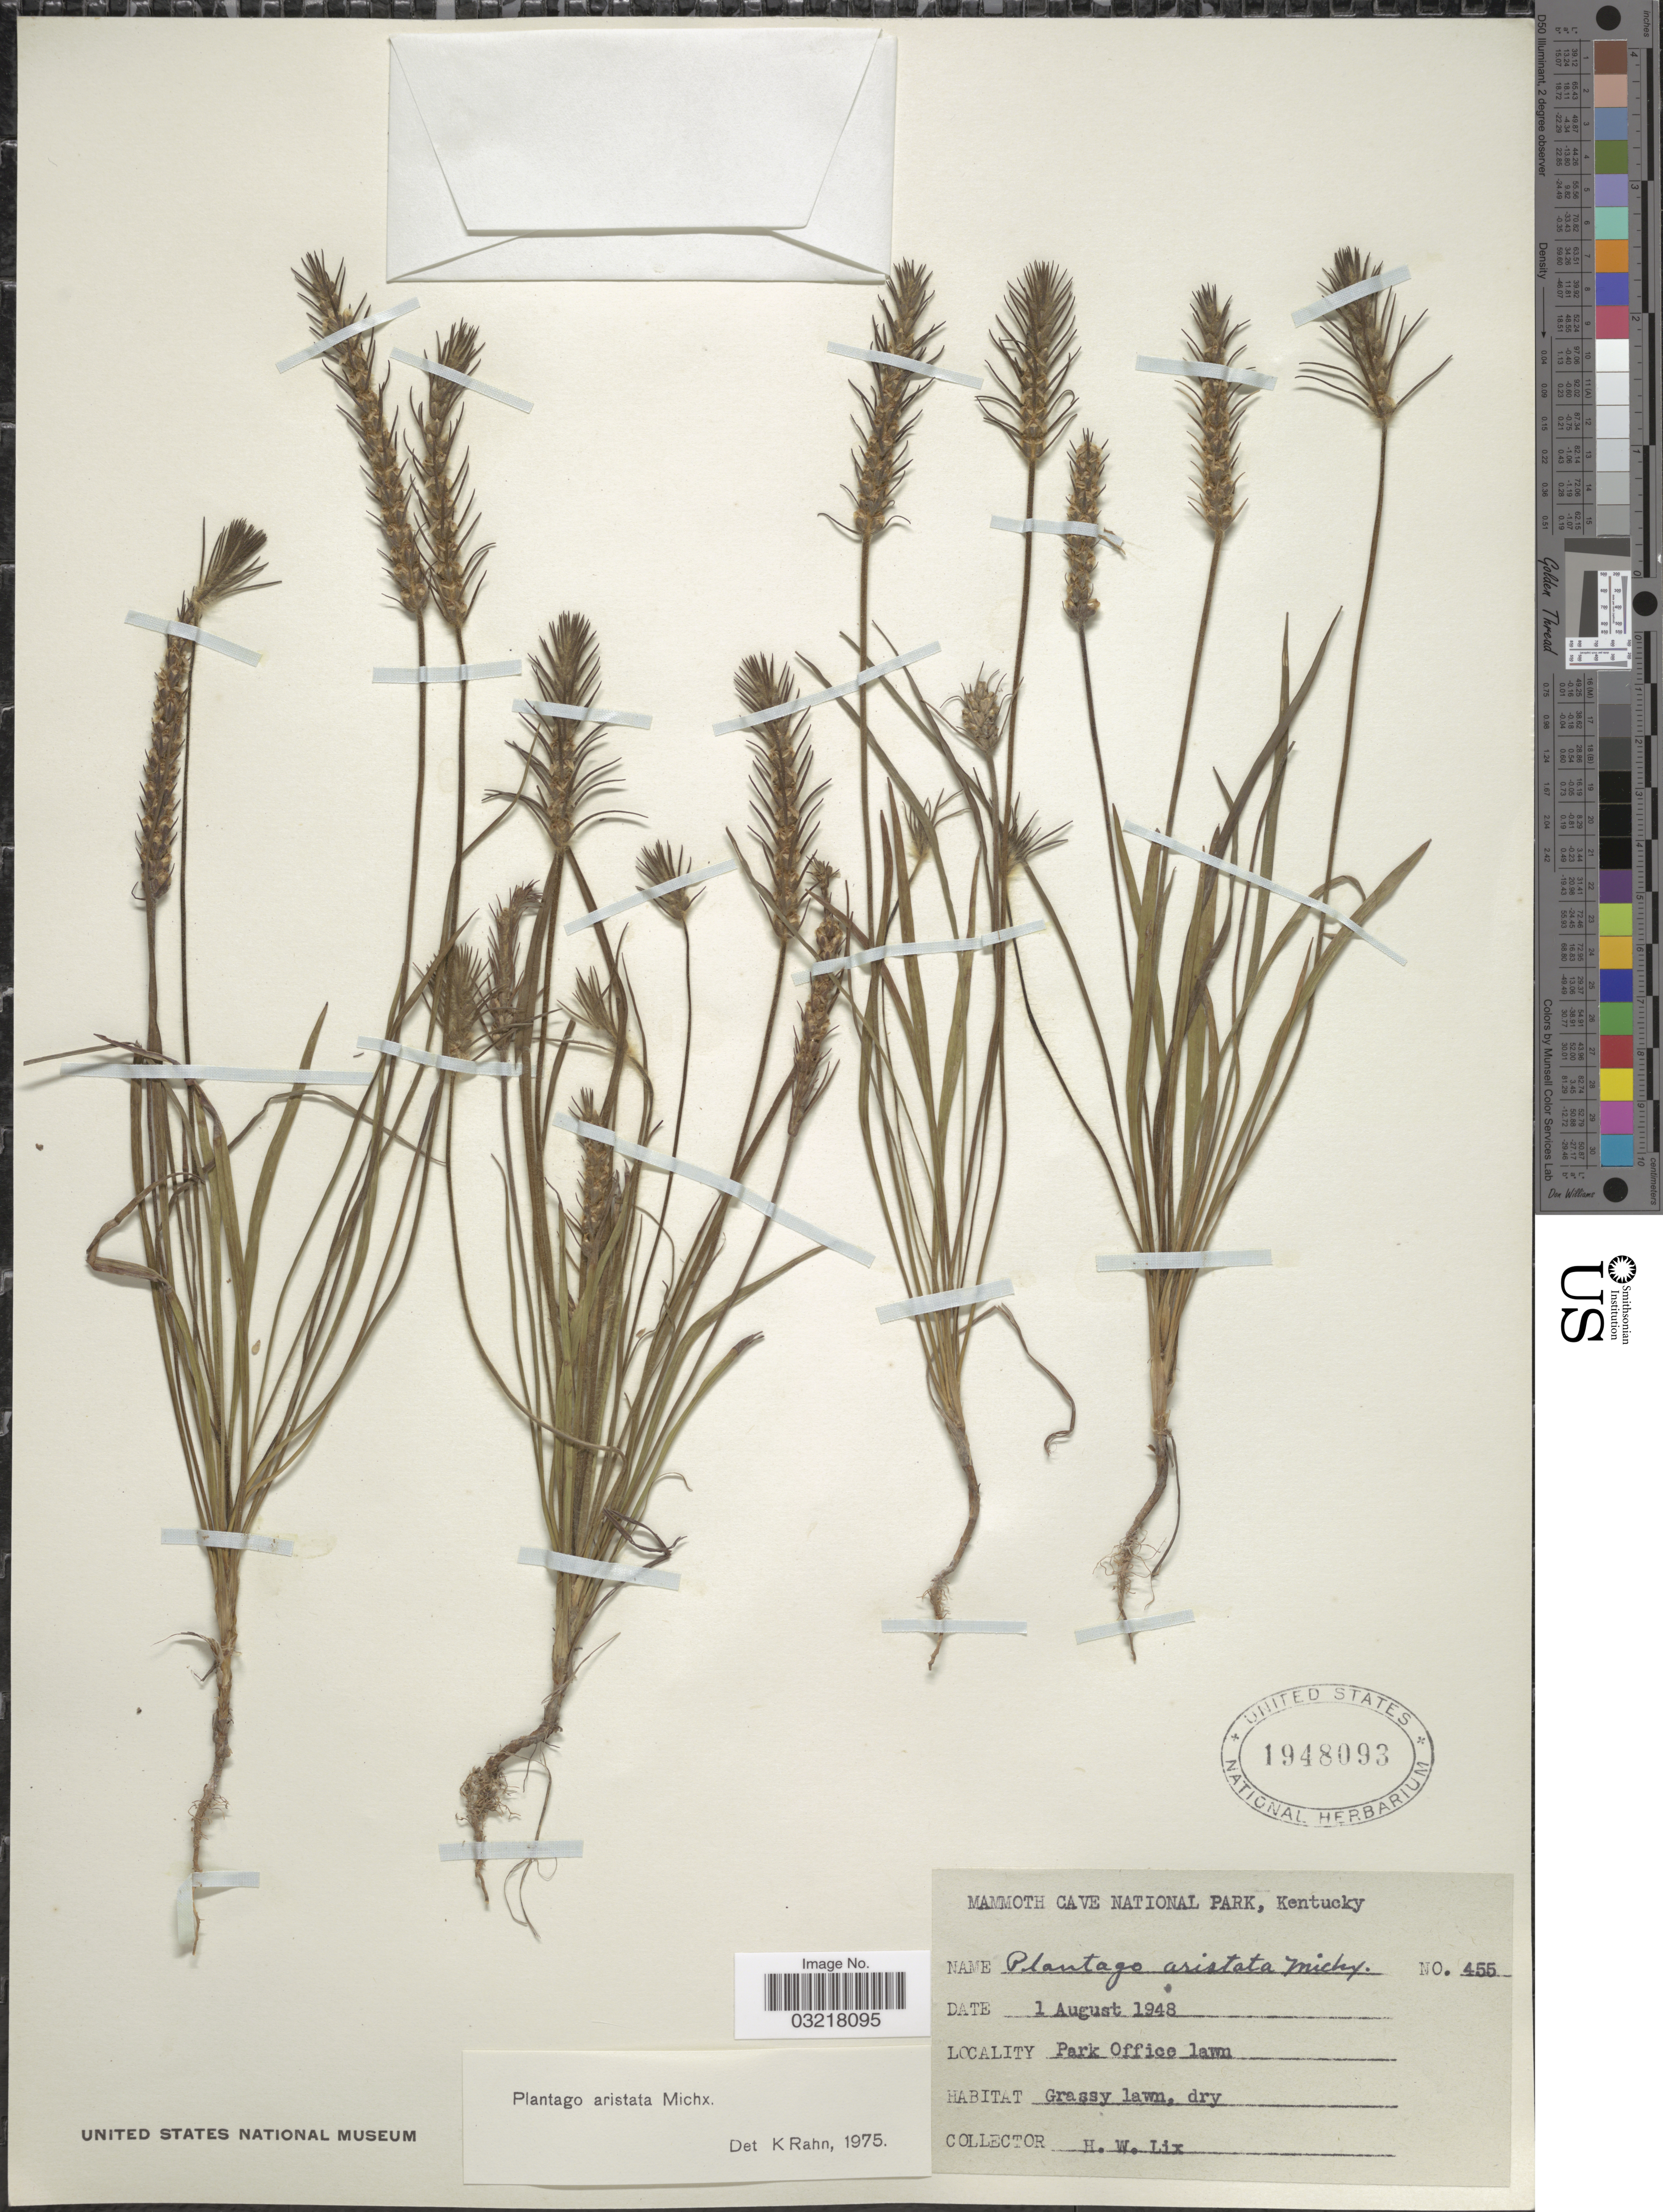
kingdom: Plantae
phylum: Tracheophyta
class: Magnoliopsida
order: Lamiales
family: Plantaginaceae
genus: Plantago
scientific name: Plantago aristata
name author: Michx.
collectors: H. W. Lix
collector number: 455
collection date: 1948-08-01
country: United States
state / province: Kentucky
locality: Mammoth Cave National Park. Park Office lawn.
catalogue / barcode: US 1948093